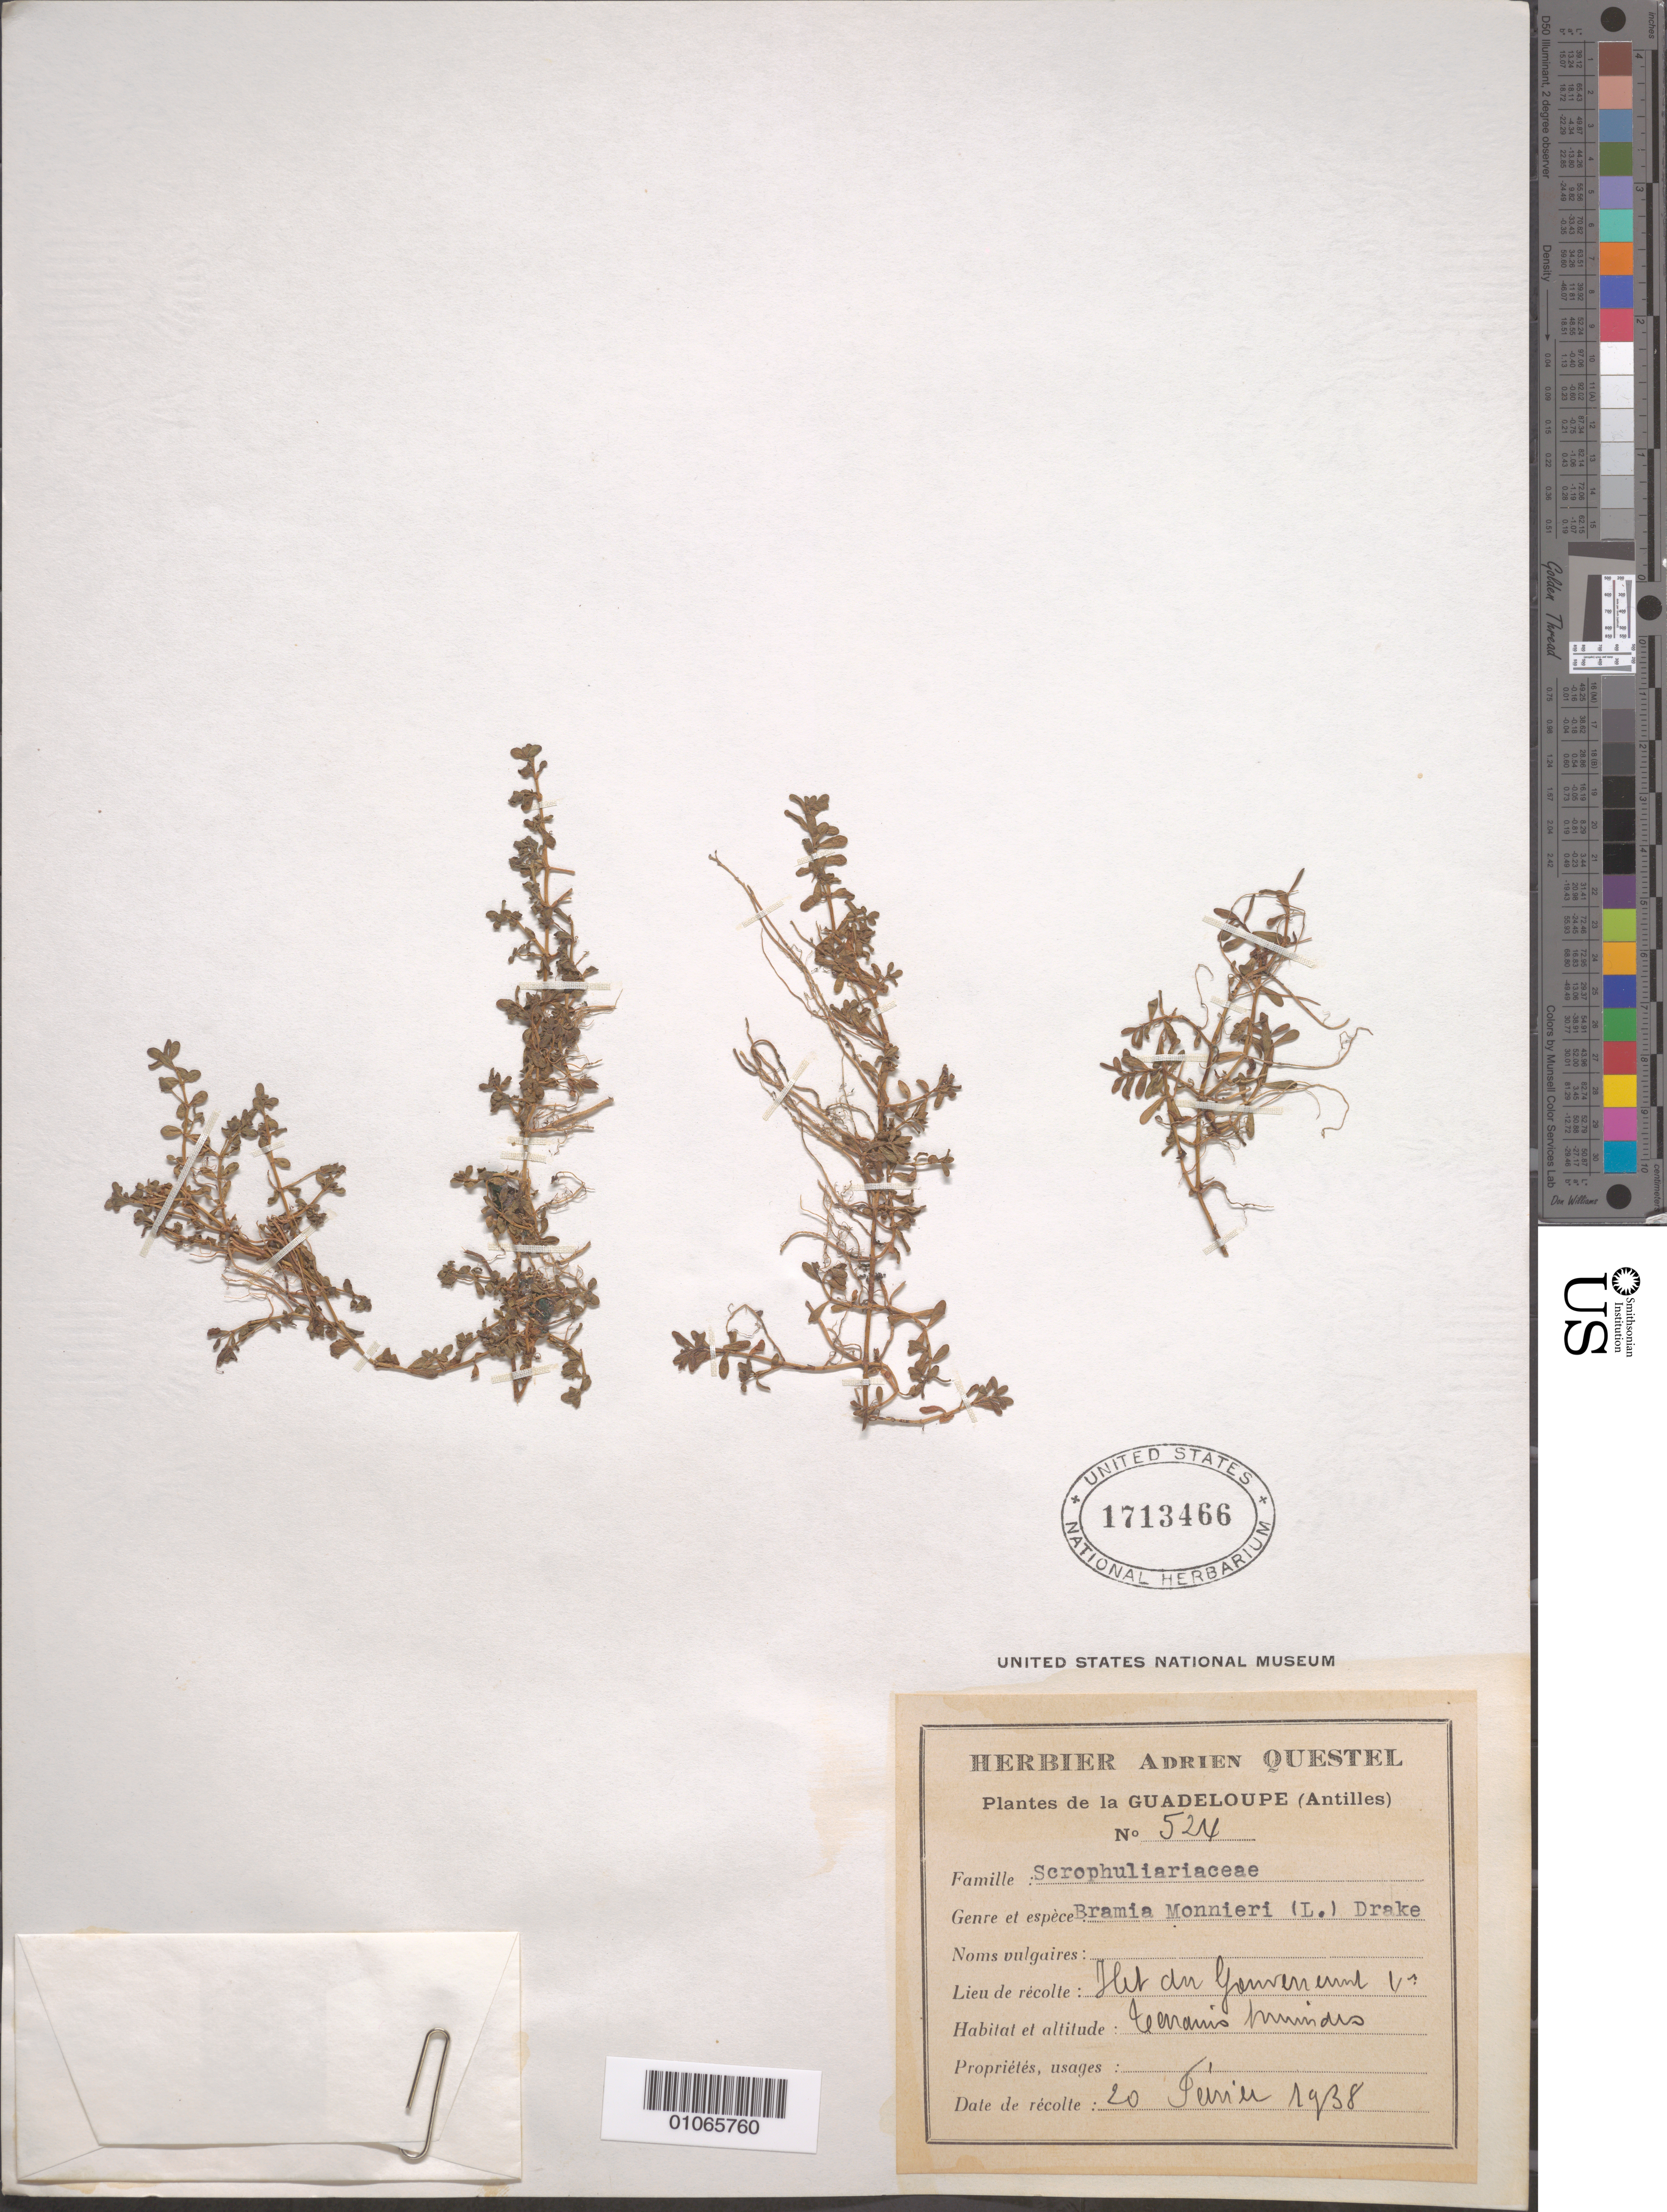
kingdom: Plantae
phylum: Tracheophyta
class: Magnoliopsida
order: Lamiales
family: Plantaginaceae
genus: Bacopa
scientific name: Bacopa monnieri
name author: (L.) Wettst.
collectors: A. Questel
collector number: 524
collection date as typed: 20 Feb 1938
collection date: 1938-02-20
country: Guadeloupe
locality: Wet soils?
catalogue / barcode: US 1713466